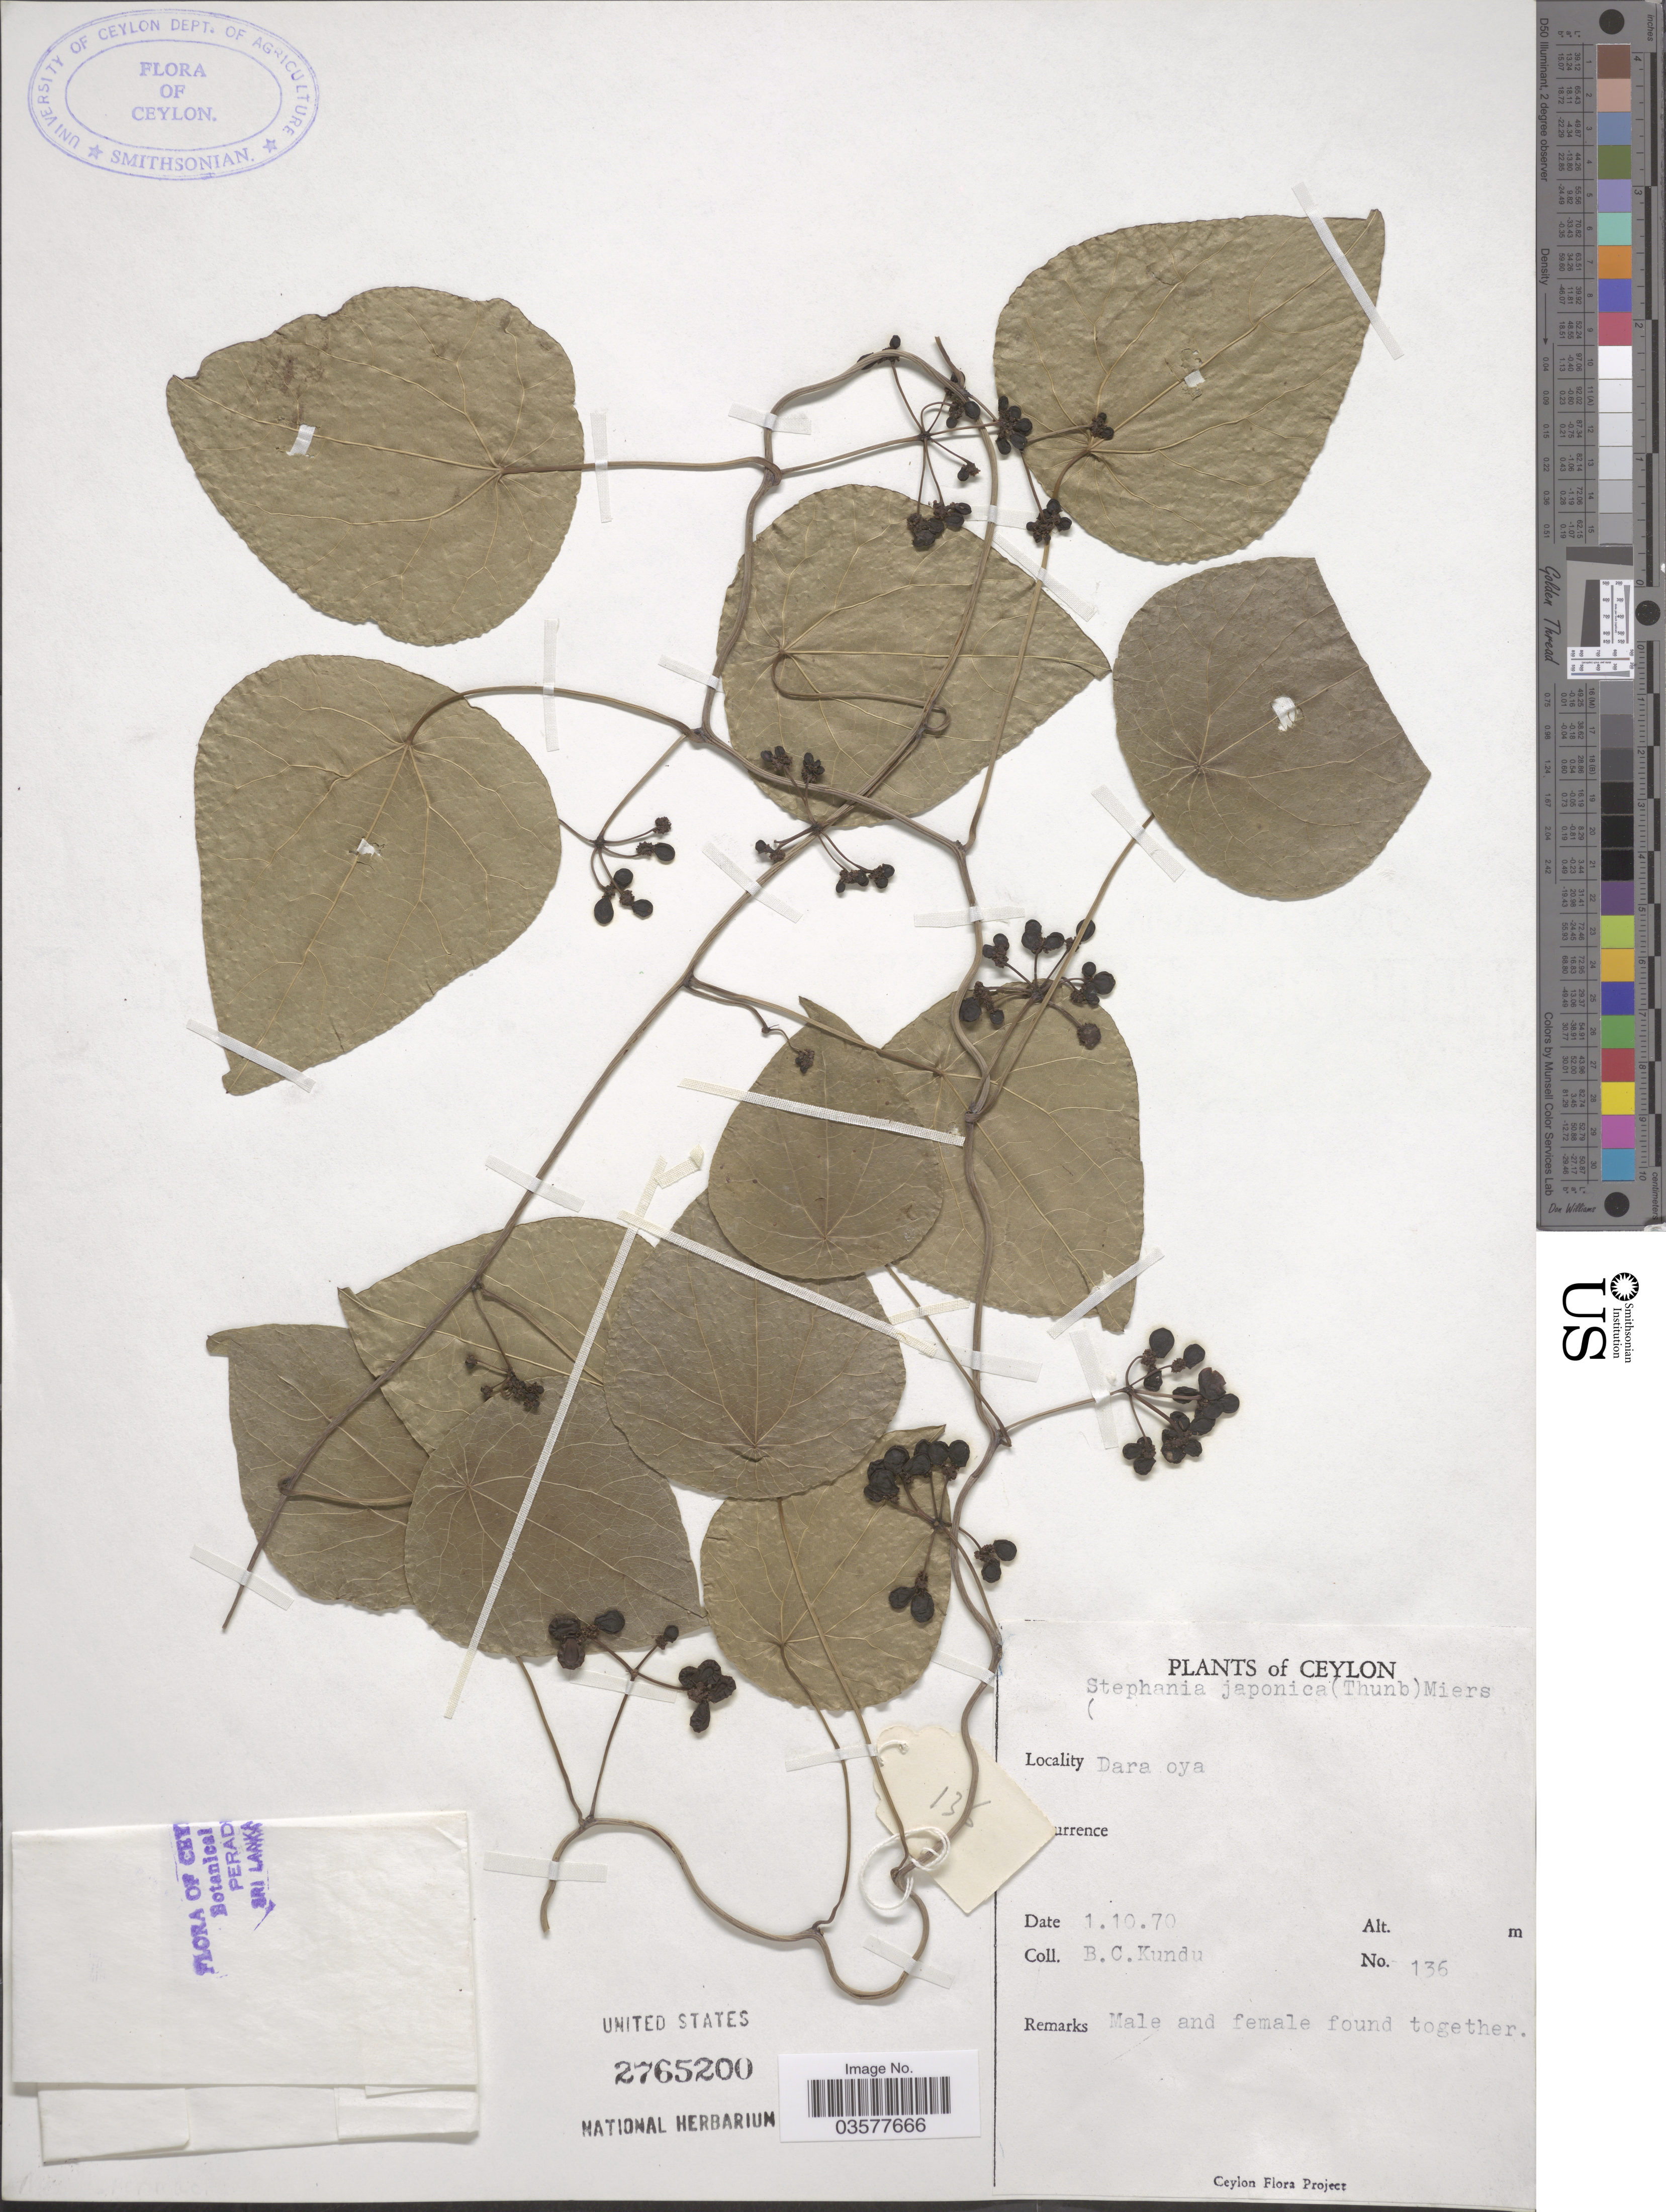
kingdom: Plantae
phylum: Tracheophyta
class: Magnoliopsida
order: Ranunculales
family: Menispermaceae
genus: Stephania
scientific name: Stephania japonica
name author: (Thunb.) Miers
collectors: B. C. Kundu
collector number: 136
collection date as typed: Transcribed d/m/y: 1/10/70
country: Sri Lanka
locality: Ceylon. Dara oya.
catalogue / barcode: US 2765200